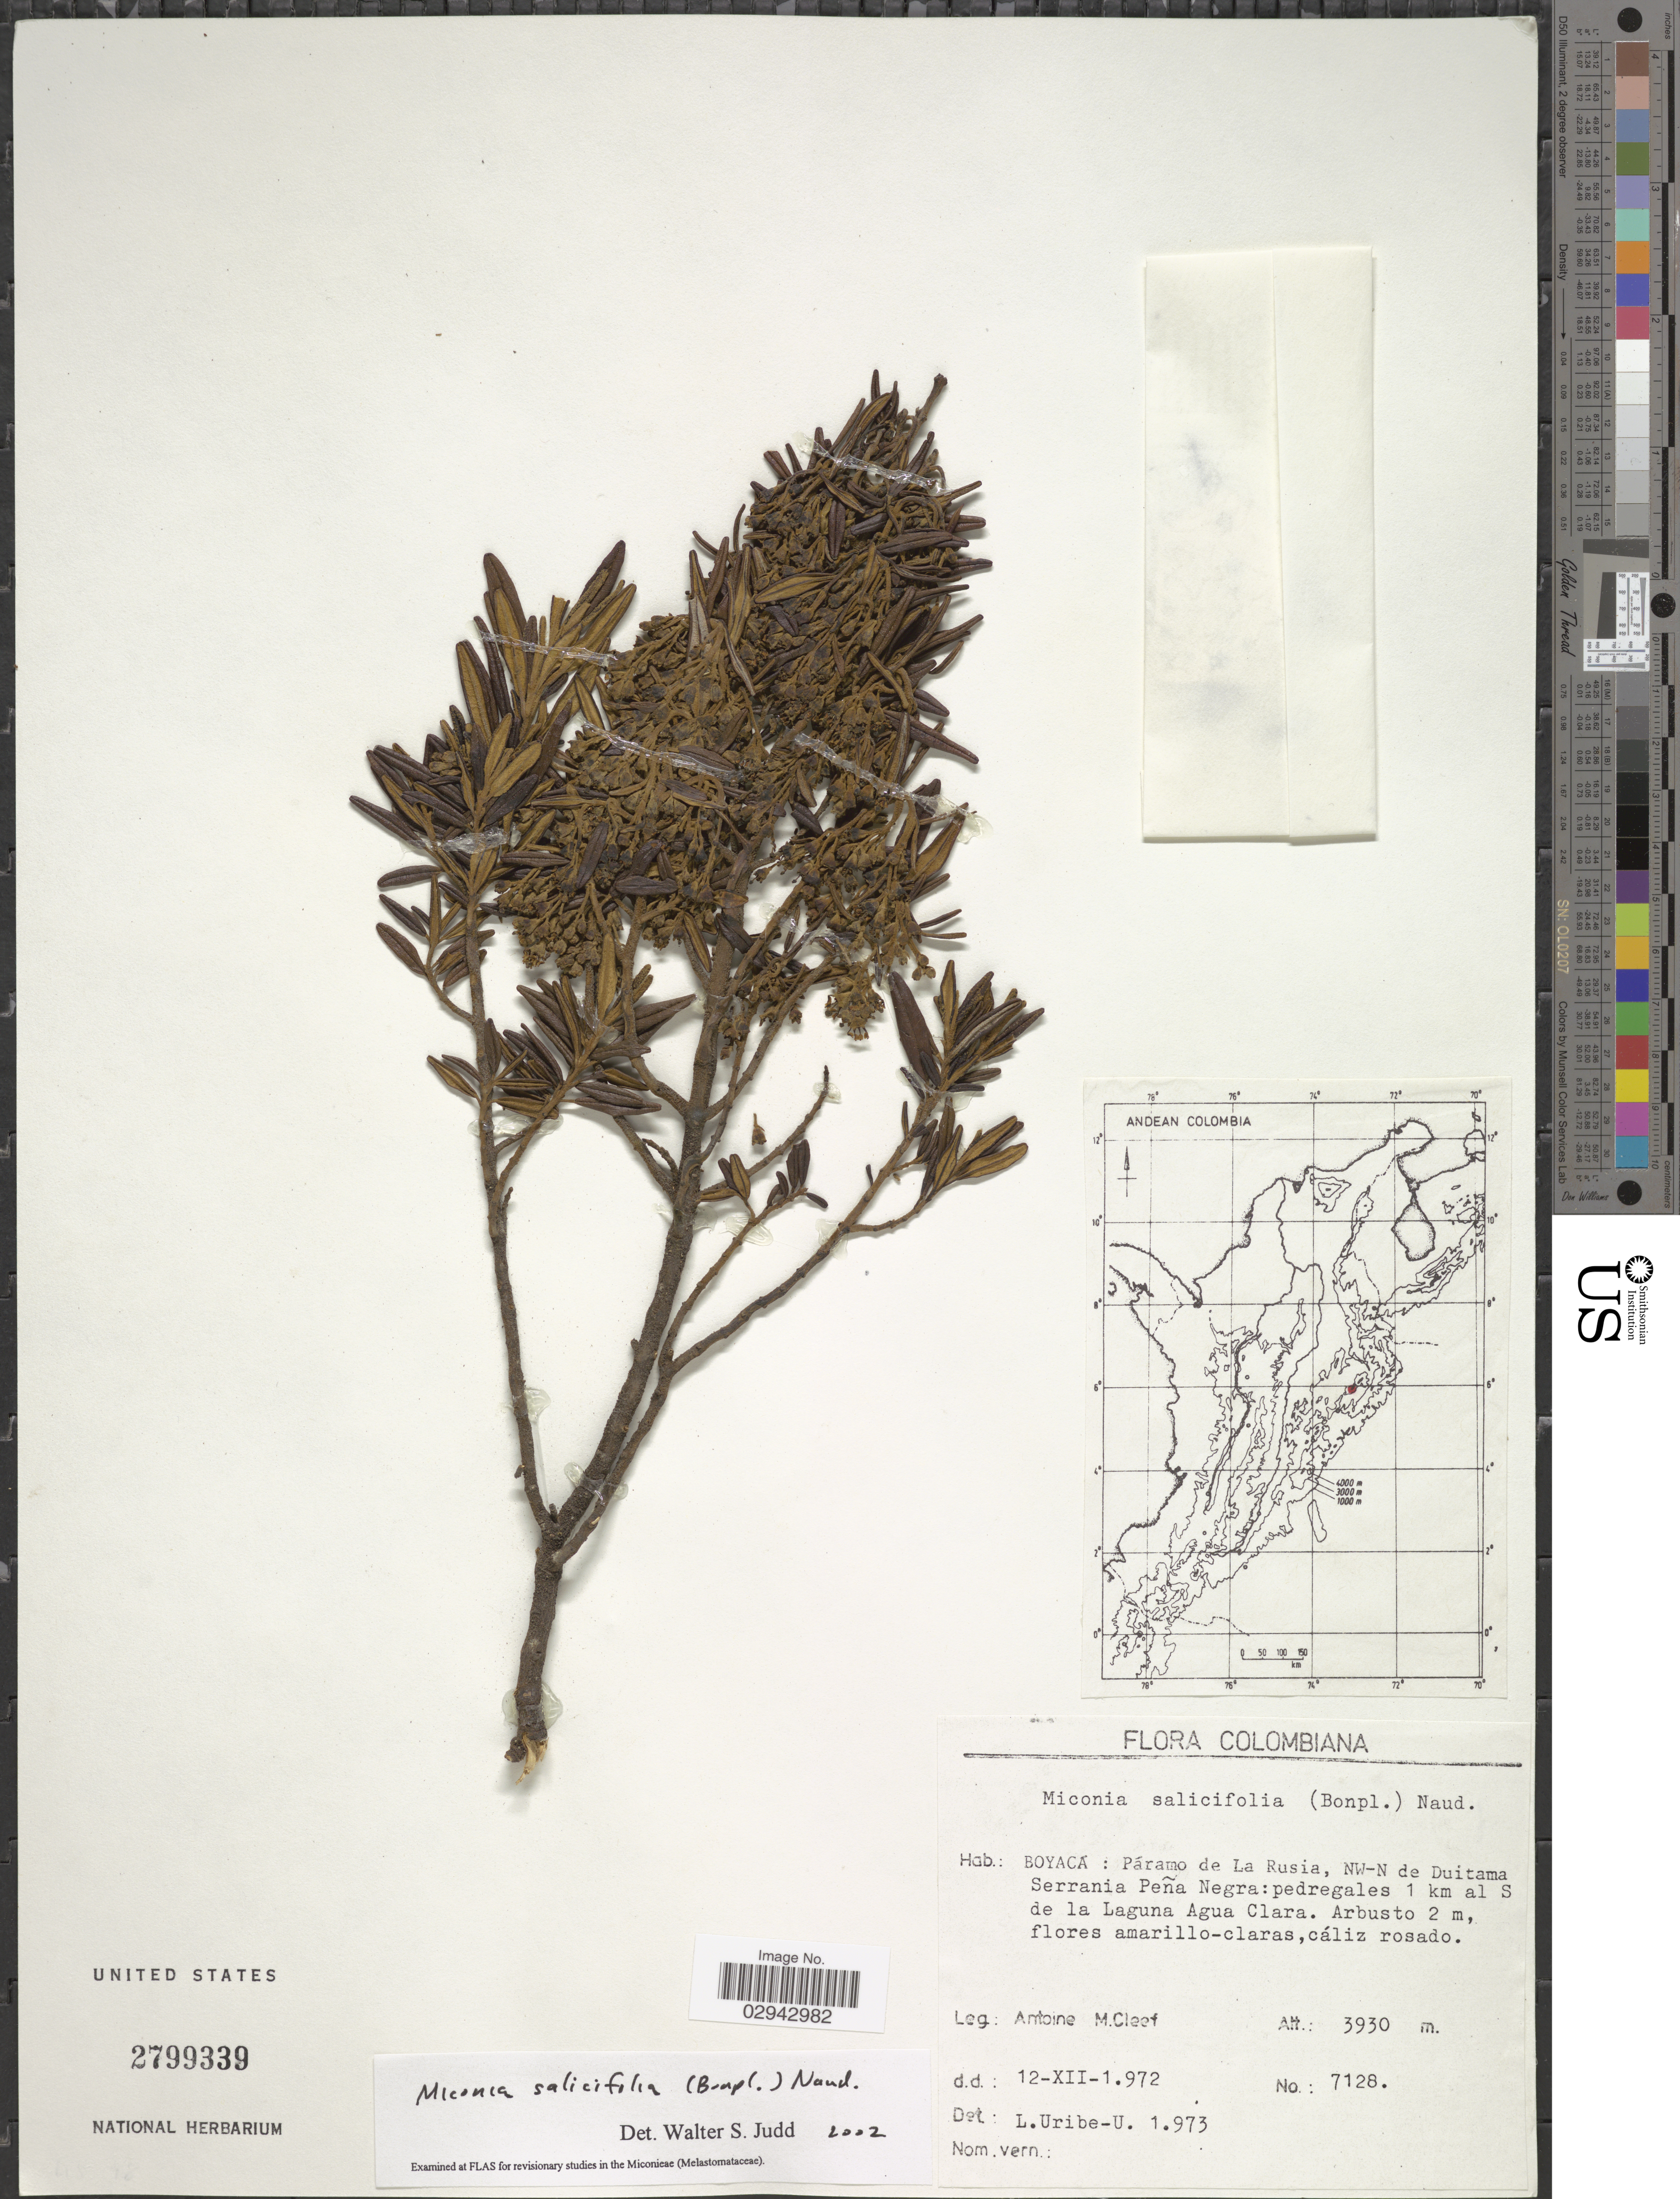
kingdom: Plantae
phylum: Tracheophyta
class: Magnoliopsida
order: Myrtales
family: Melastomataceae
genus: Miconia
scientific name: Miconia salicifolia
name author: (Bonpl.) Naudin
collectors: A. M. Cleef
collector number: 7128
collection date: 1972-12-12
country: Colombia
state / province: Boyacá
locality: Páramo de La Rusia, NW-N de Duitama Serrania Peña Negra: pedregales 1 km al S de la Laguna Agua Clara.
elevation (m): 3930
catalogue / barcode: US 2799339